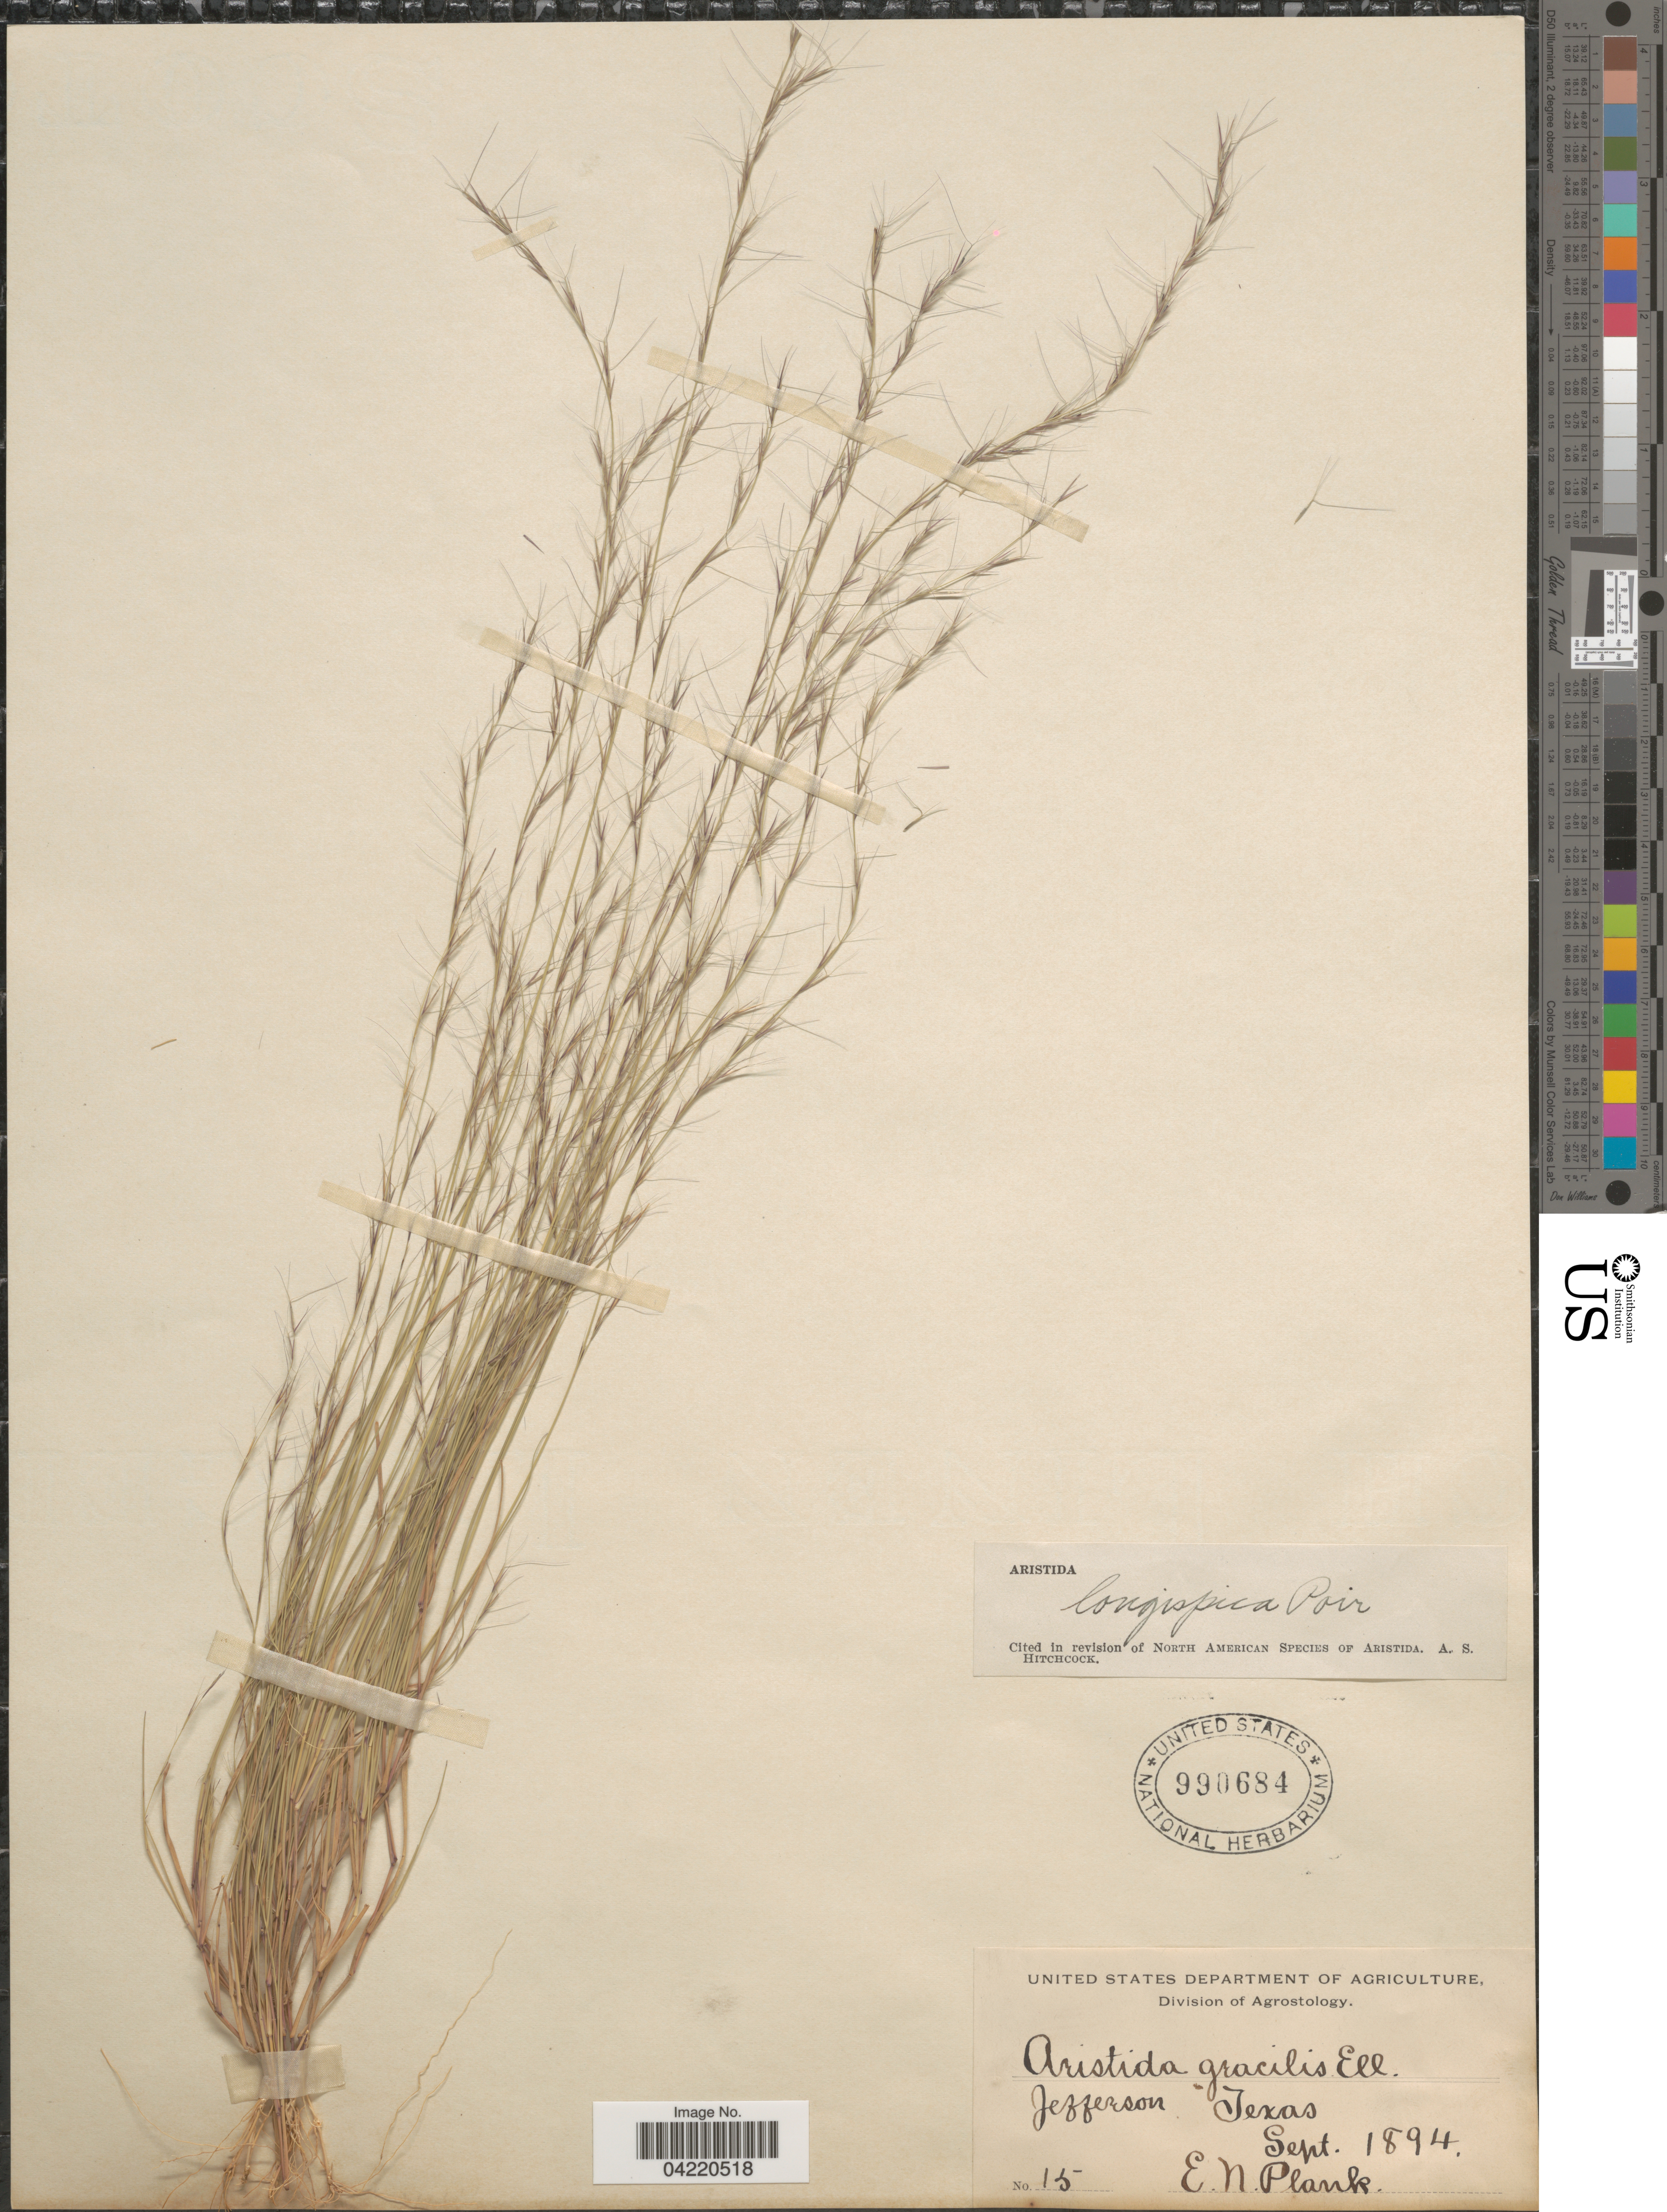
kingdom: Plantae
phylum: Tracheophyta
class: Liliopsida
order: Poales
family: Poaceae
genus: Aristida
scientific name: Aristida longespica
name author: Poir.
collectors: E. Plank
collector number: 15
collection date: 1894-09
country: United States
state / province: Texas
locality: Jefferson.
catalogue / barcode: US 990684